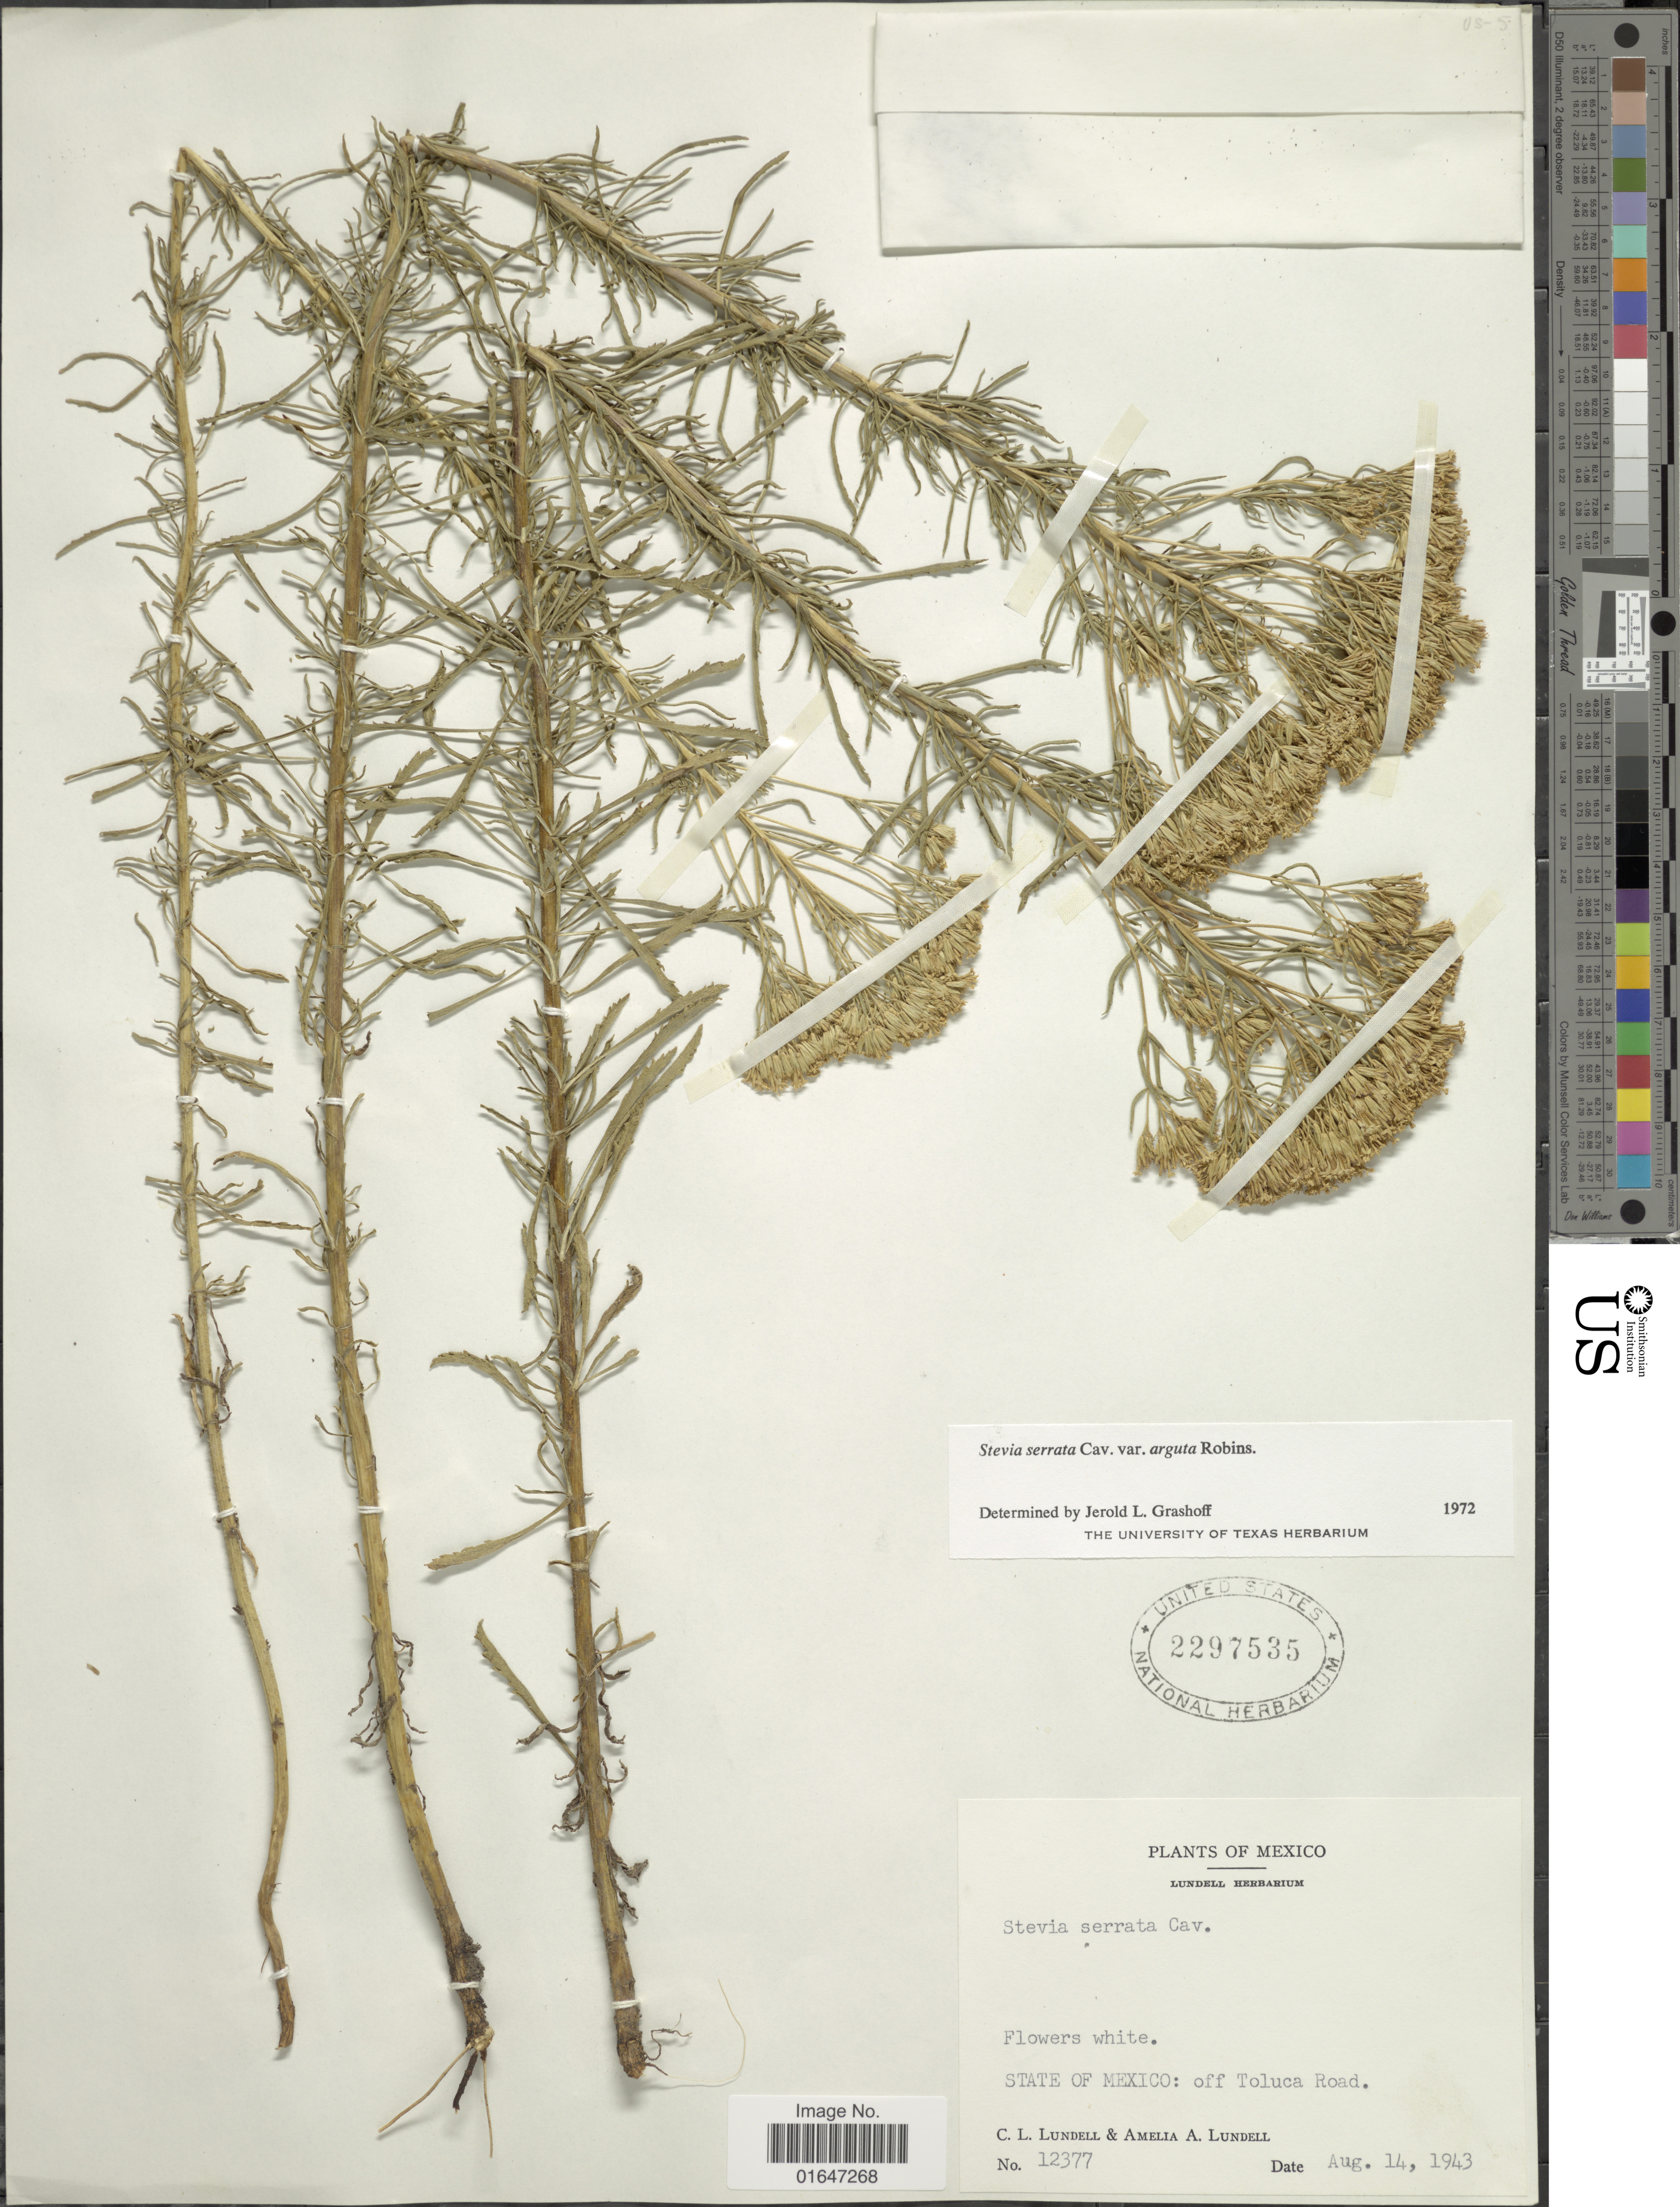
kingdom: Plantae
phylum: Tracheophyta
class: Magnoliopsida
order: Asterales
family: Asteraceae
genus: Stevia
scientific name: Stevia serrata var. arguta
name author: B.L. Rob.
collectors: C. L. Lundell & A. A. Lundell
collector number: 12377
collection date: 1943-08-14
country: Mexico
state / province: México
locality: State of Mexico, off Toluca Road.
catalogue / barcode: US 2297535